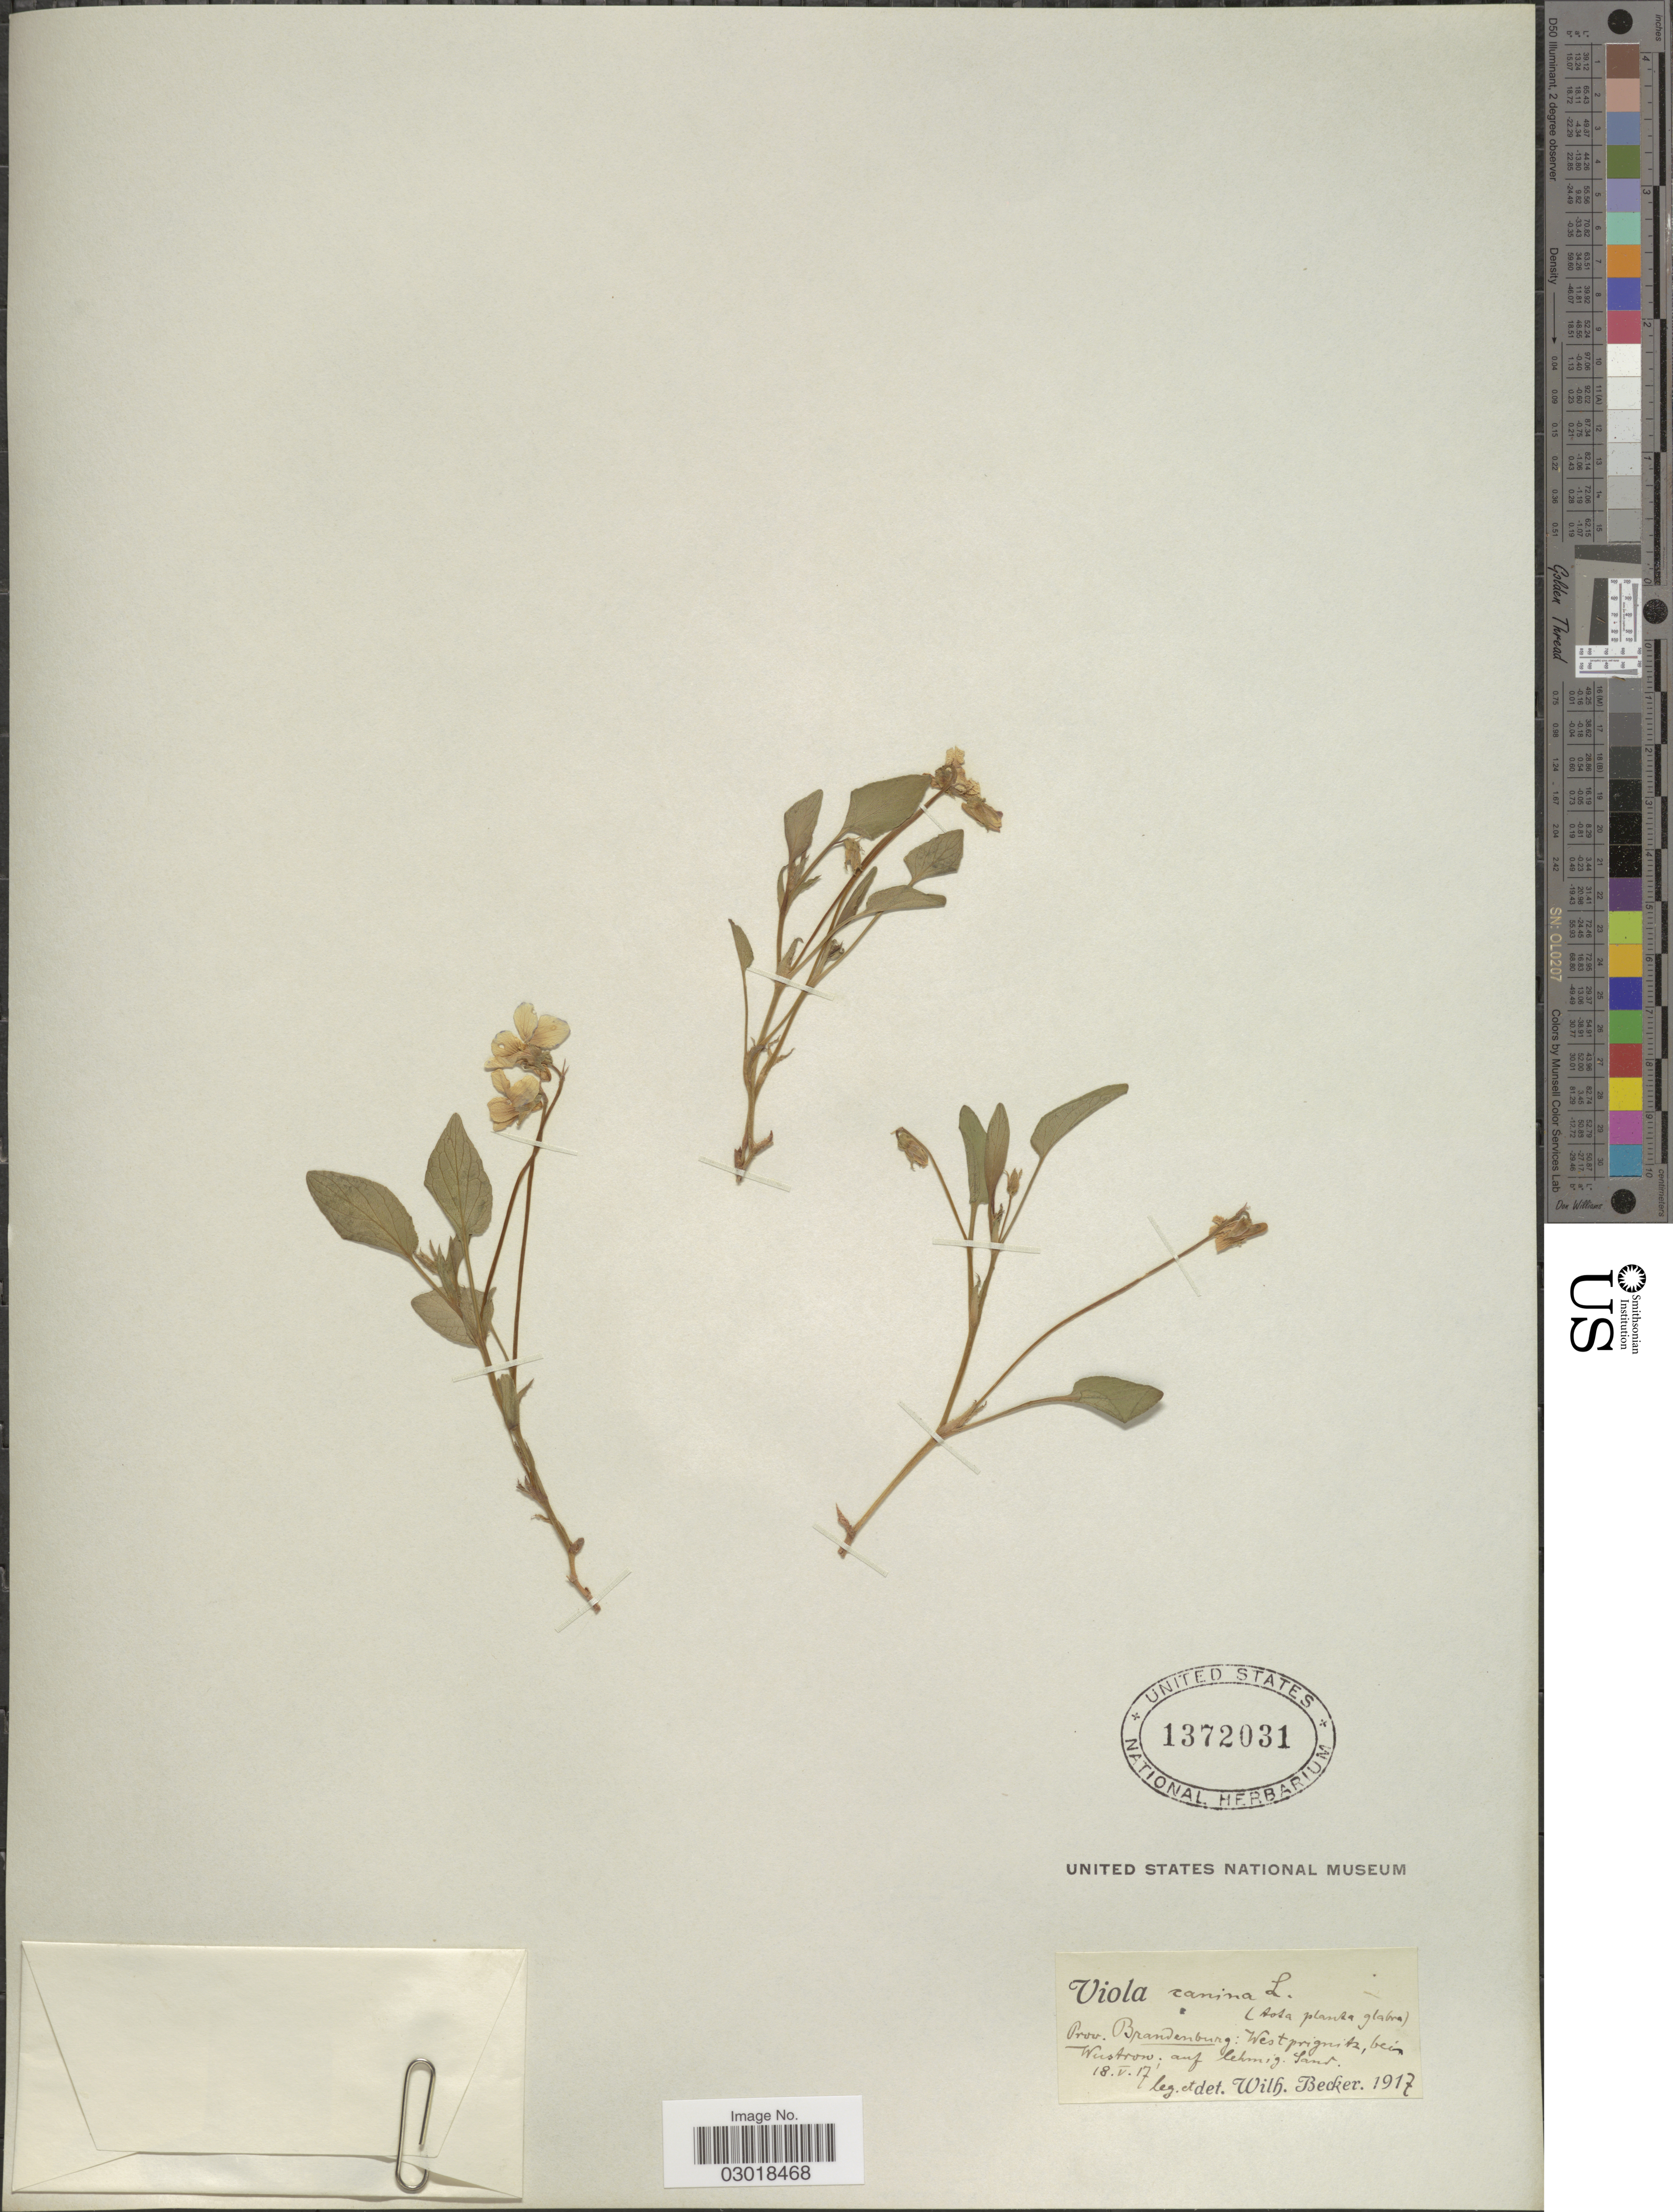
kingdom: Plantae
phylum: Tracheophyta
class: Magnoliopsida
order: Malpighiales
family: Violaceae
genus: Viola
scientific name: Viola canina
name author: L.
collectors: W. Becker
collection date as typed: Transcribed d/m/y: 18/5/17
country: Germany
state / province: Brandenburg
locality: Westprignitz, bei Wustrow.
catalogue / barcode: US 1372031